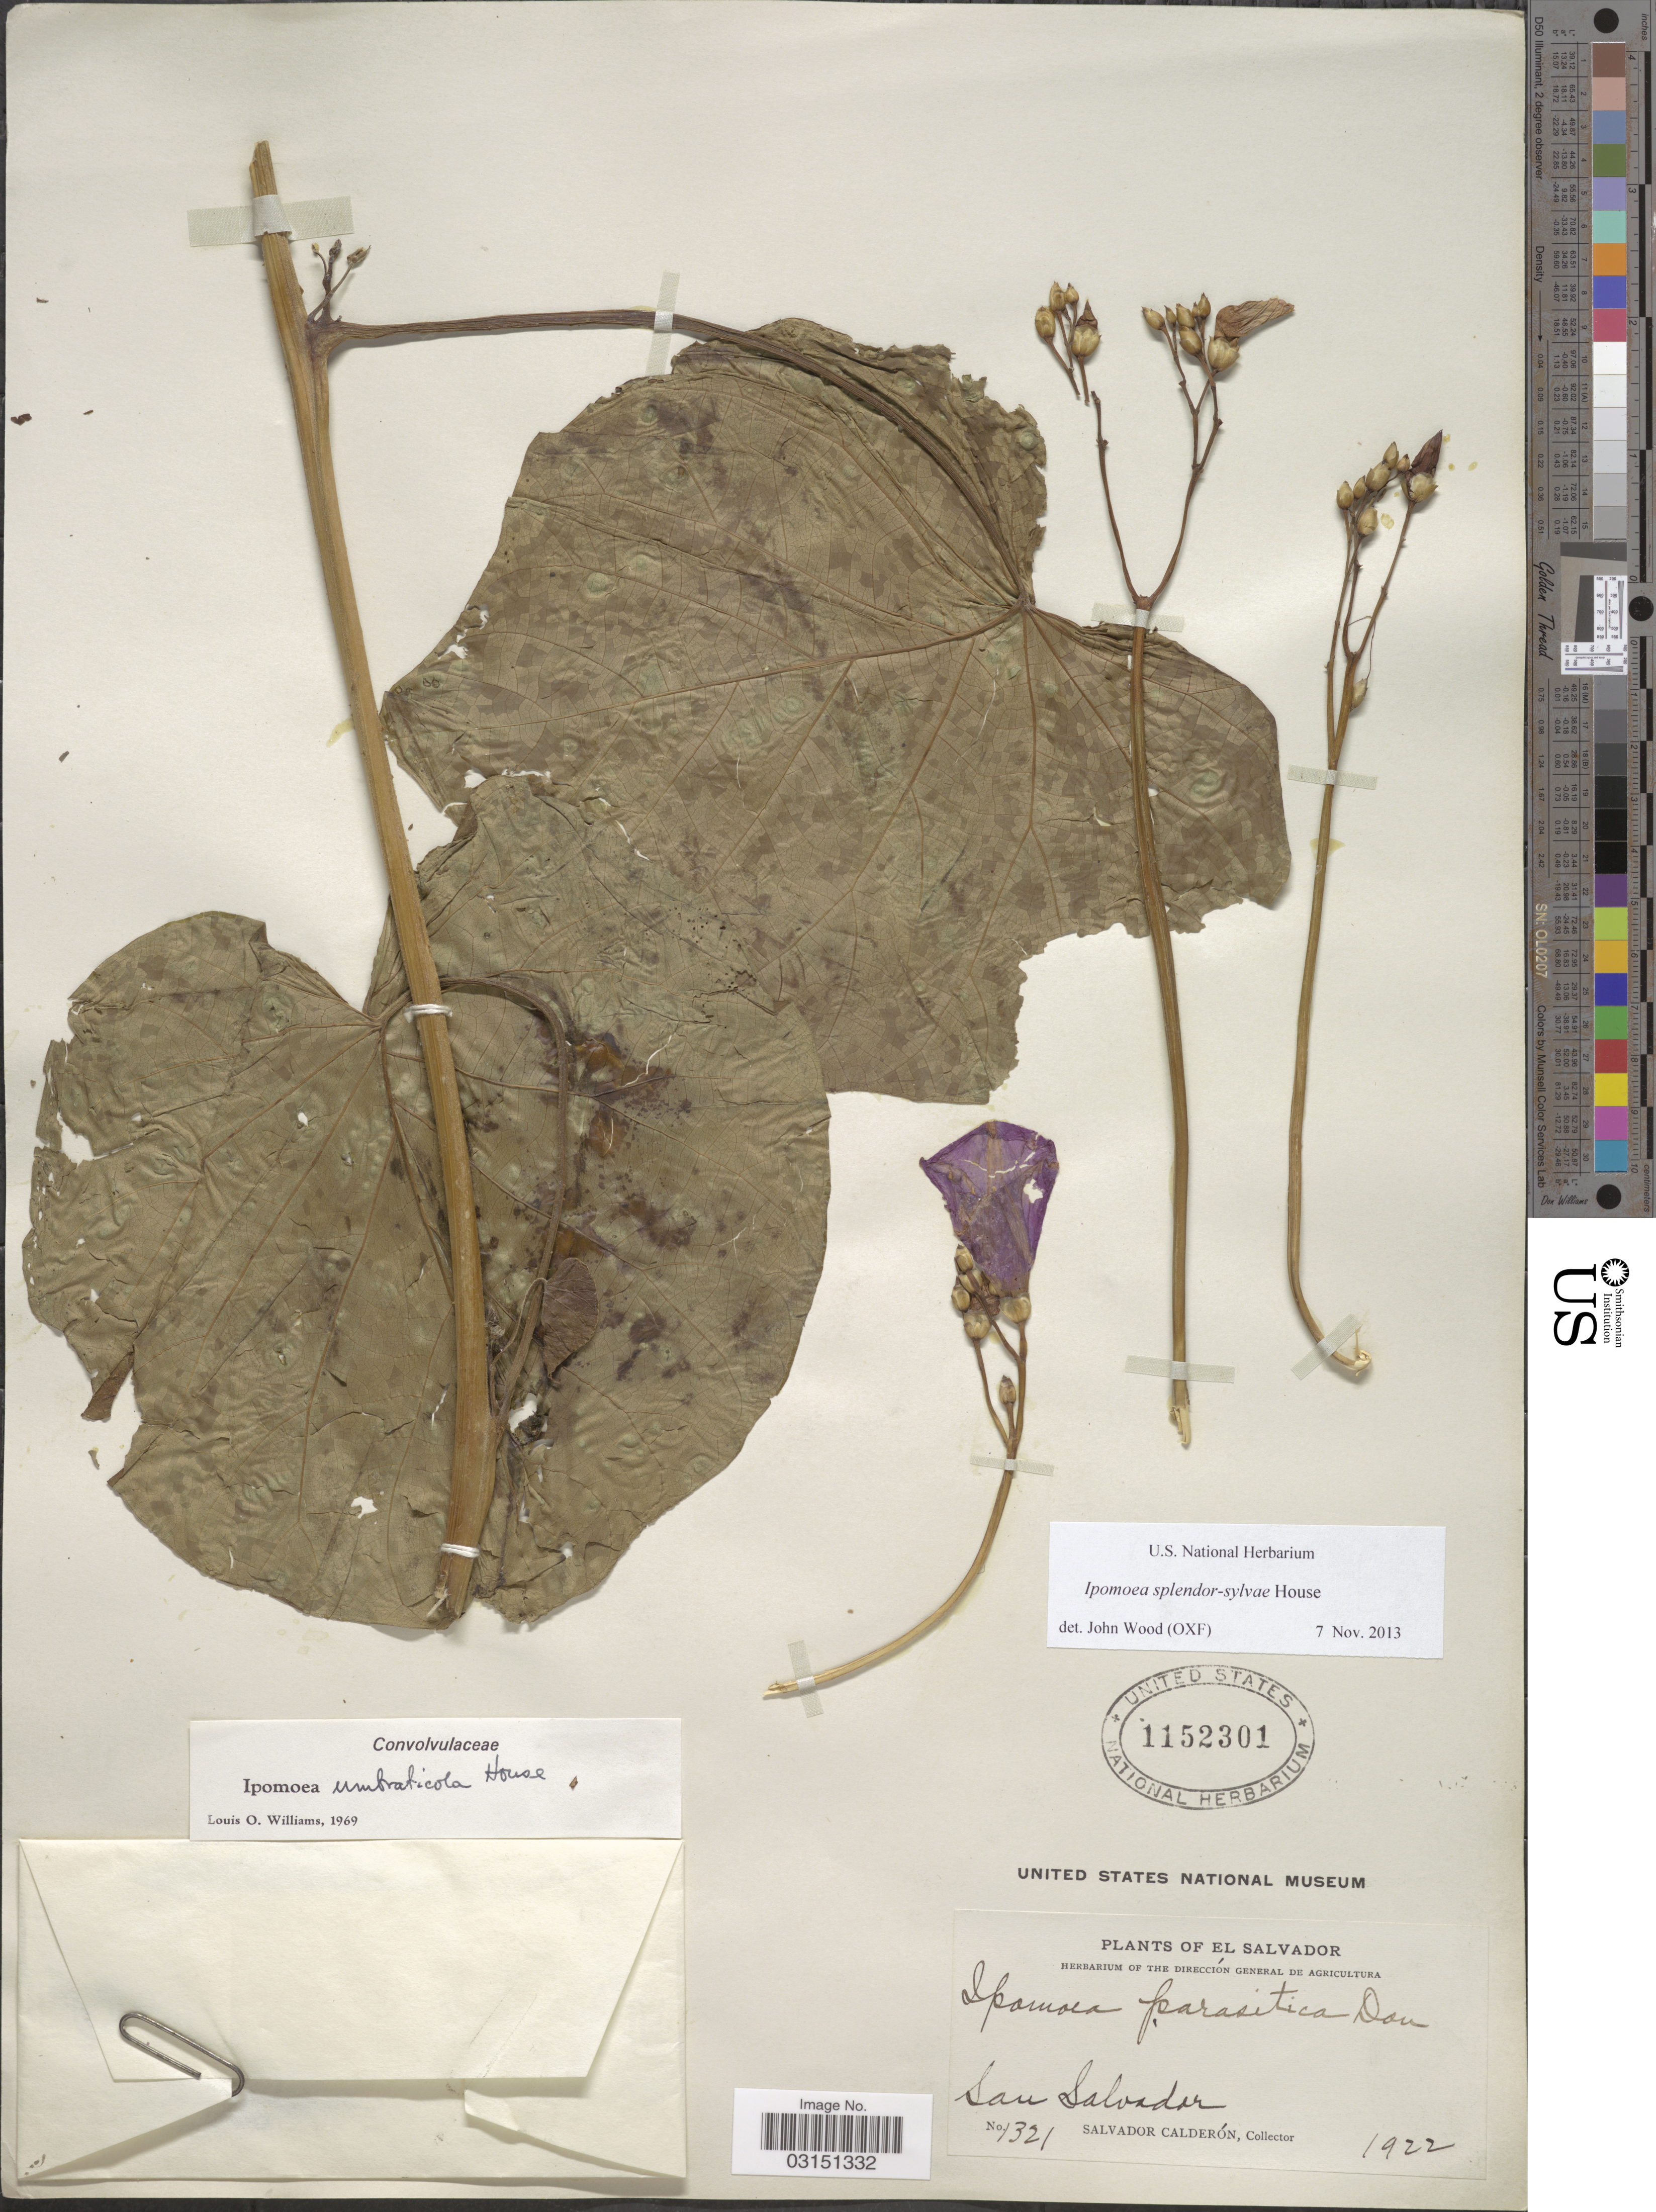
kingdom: Plantae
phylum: Tracheophyta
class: Magnoliopsida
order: Solanales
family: Convolvulaceae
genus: Ipomoea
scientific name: Ipomoea splendor-sylvae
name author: House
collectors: S. Calderón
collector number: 1321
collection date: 1922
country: El Salvador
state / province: San Salvador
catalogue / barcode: US 1152301